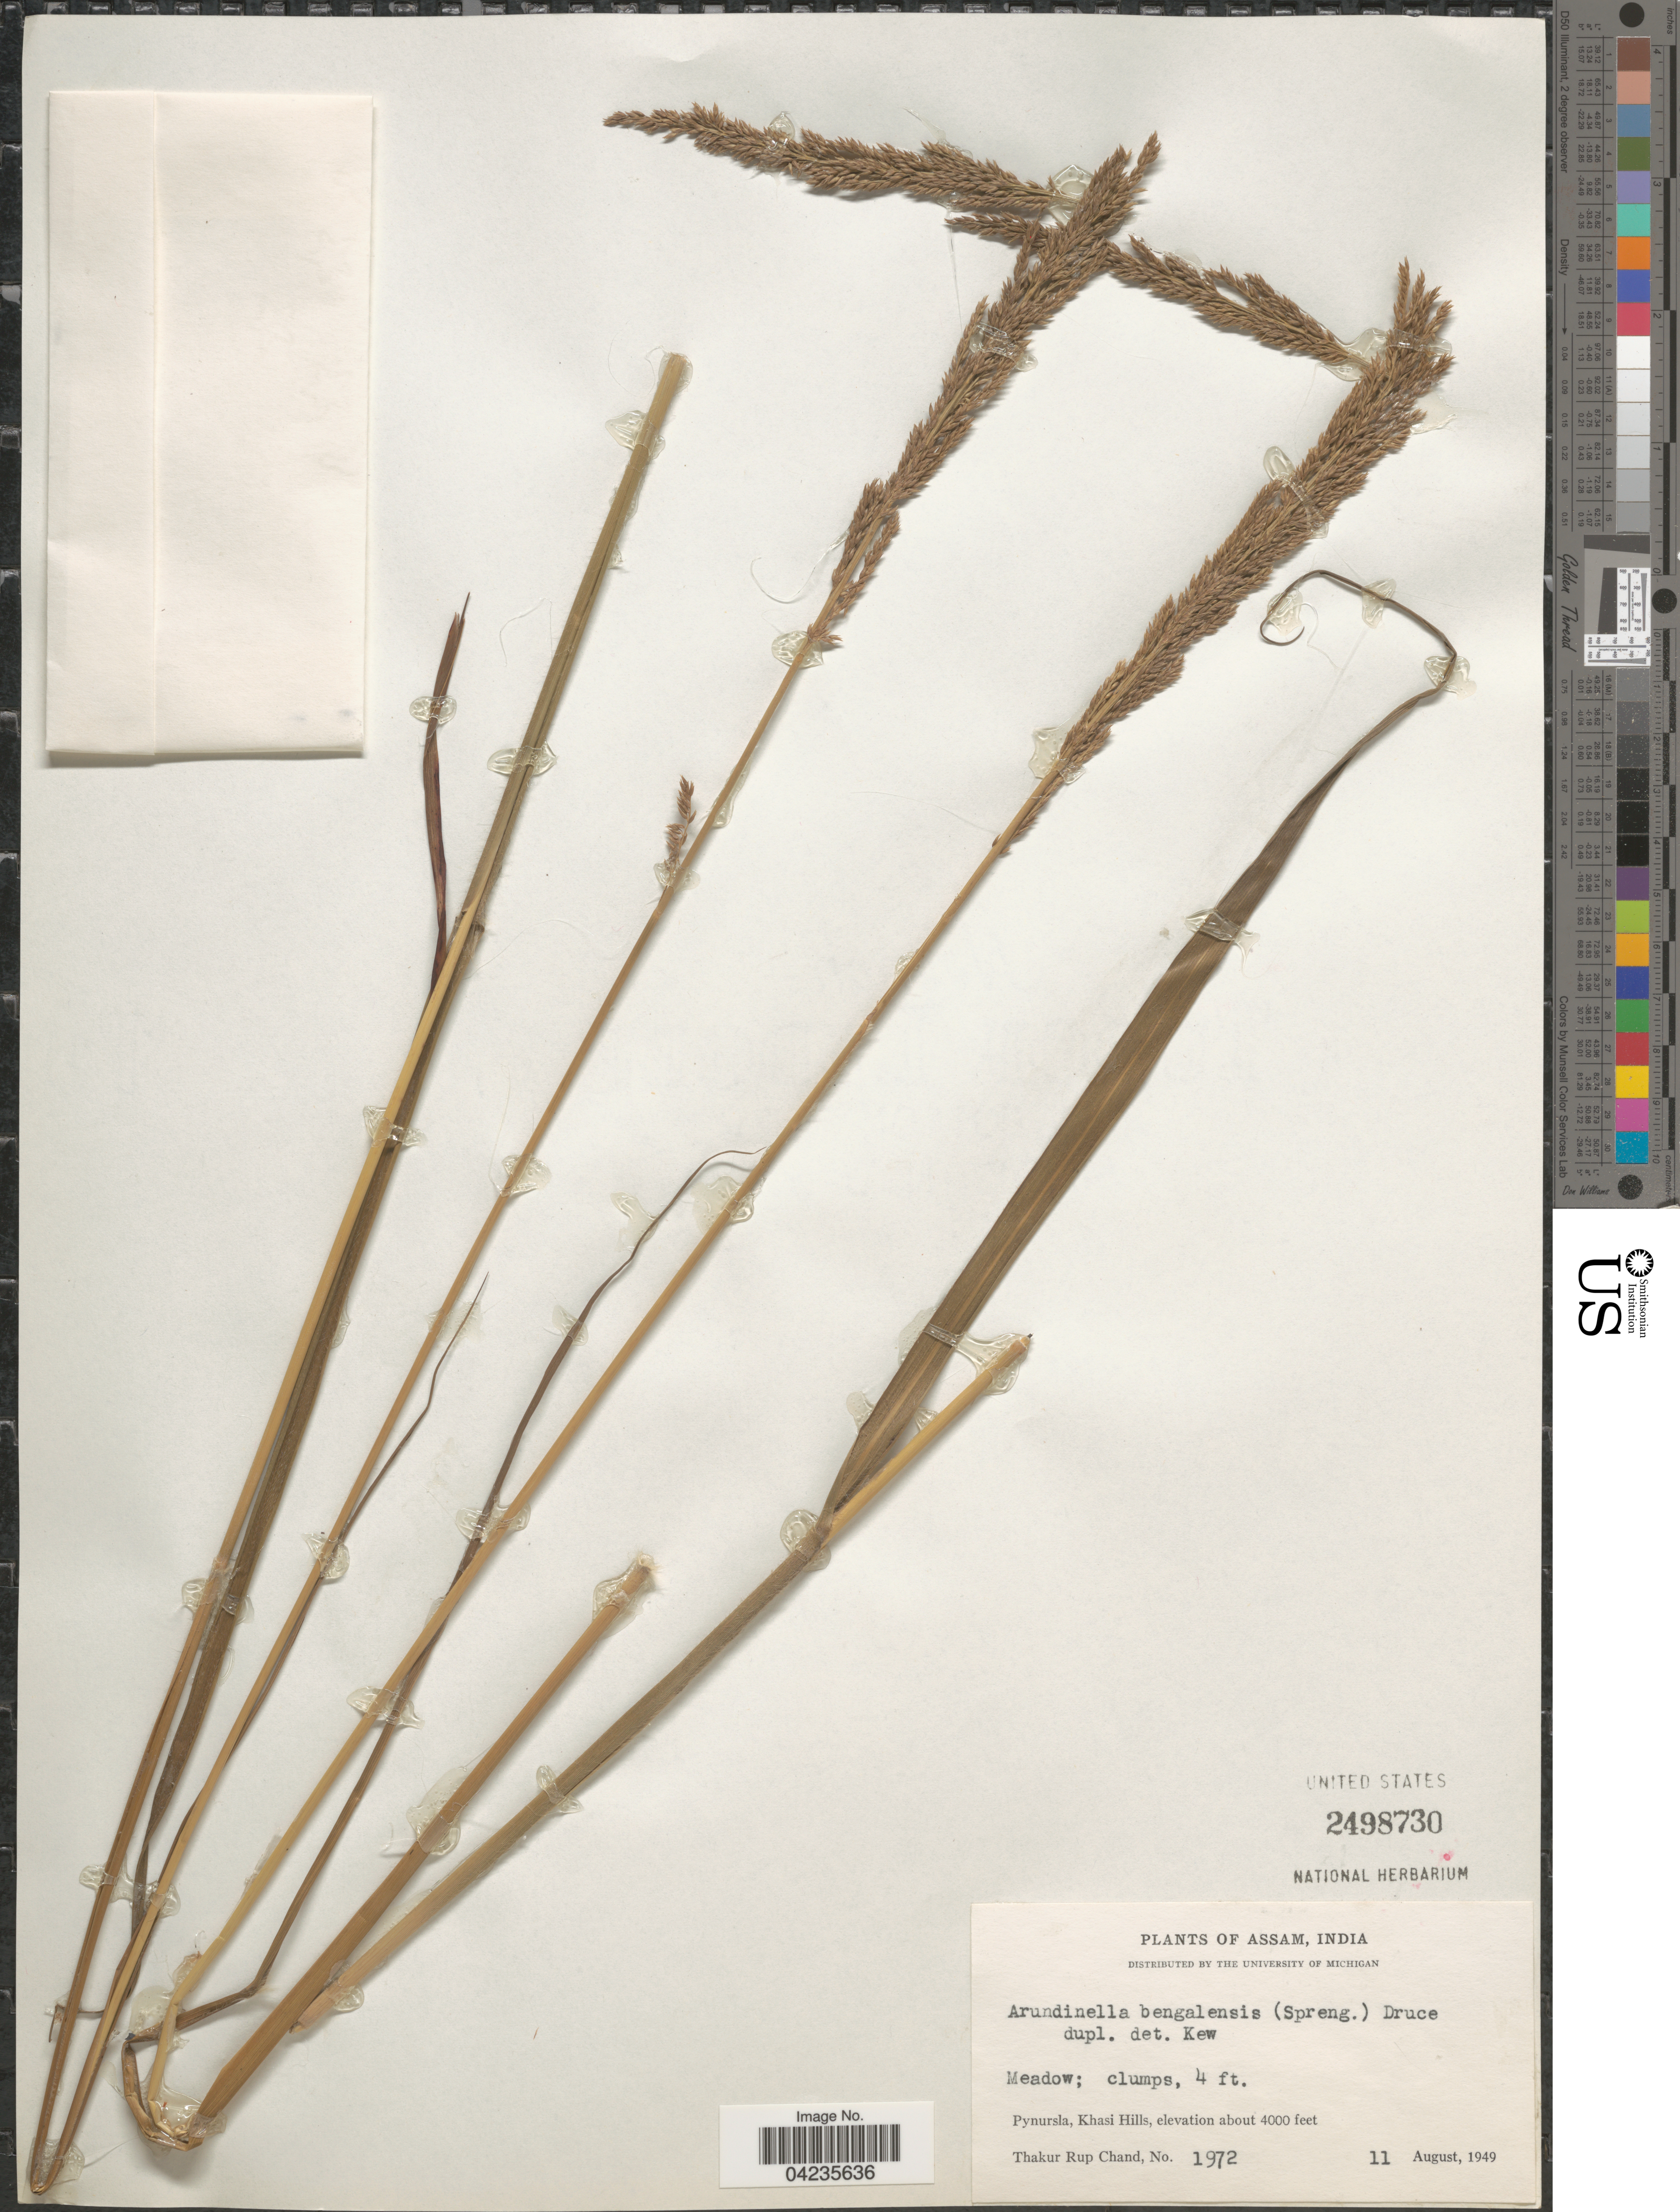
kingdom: Plantae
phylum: Tracheophyta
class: Liliopsida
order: Poales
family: Poaceae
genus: Arundinella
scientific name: Arundinella bengalensis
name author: (Spreng.) Druce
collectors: T. R. Chand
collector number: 1972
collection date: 1949-08-11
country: India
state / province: Meghalaya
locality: Pynursla, Khasi Hills.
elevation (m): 1219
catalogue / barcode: US 2498730